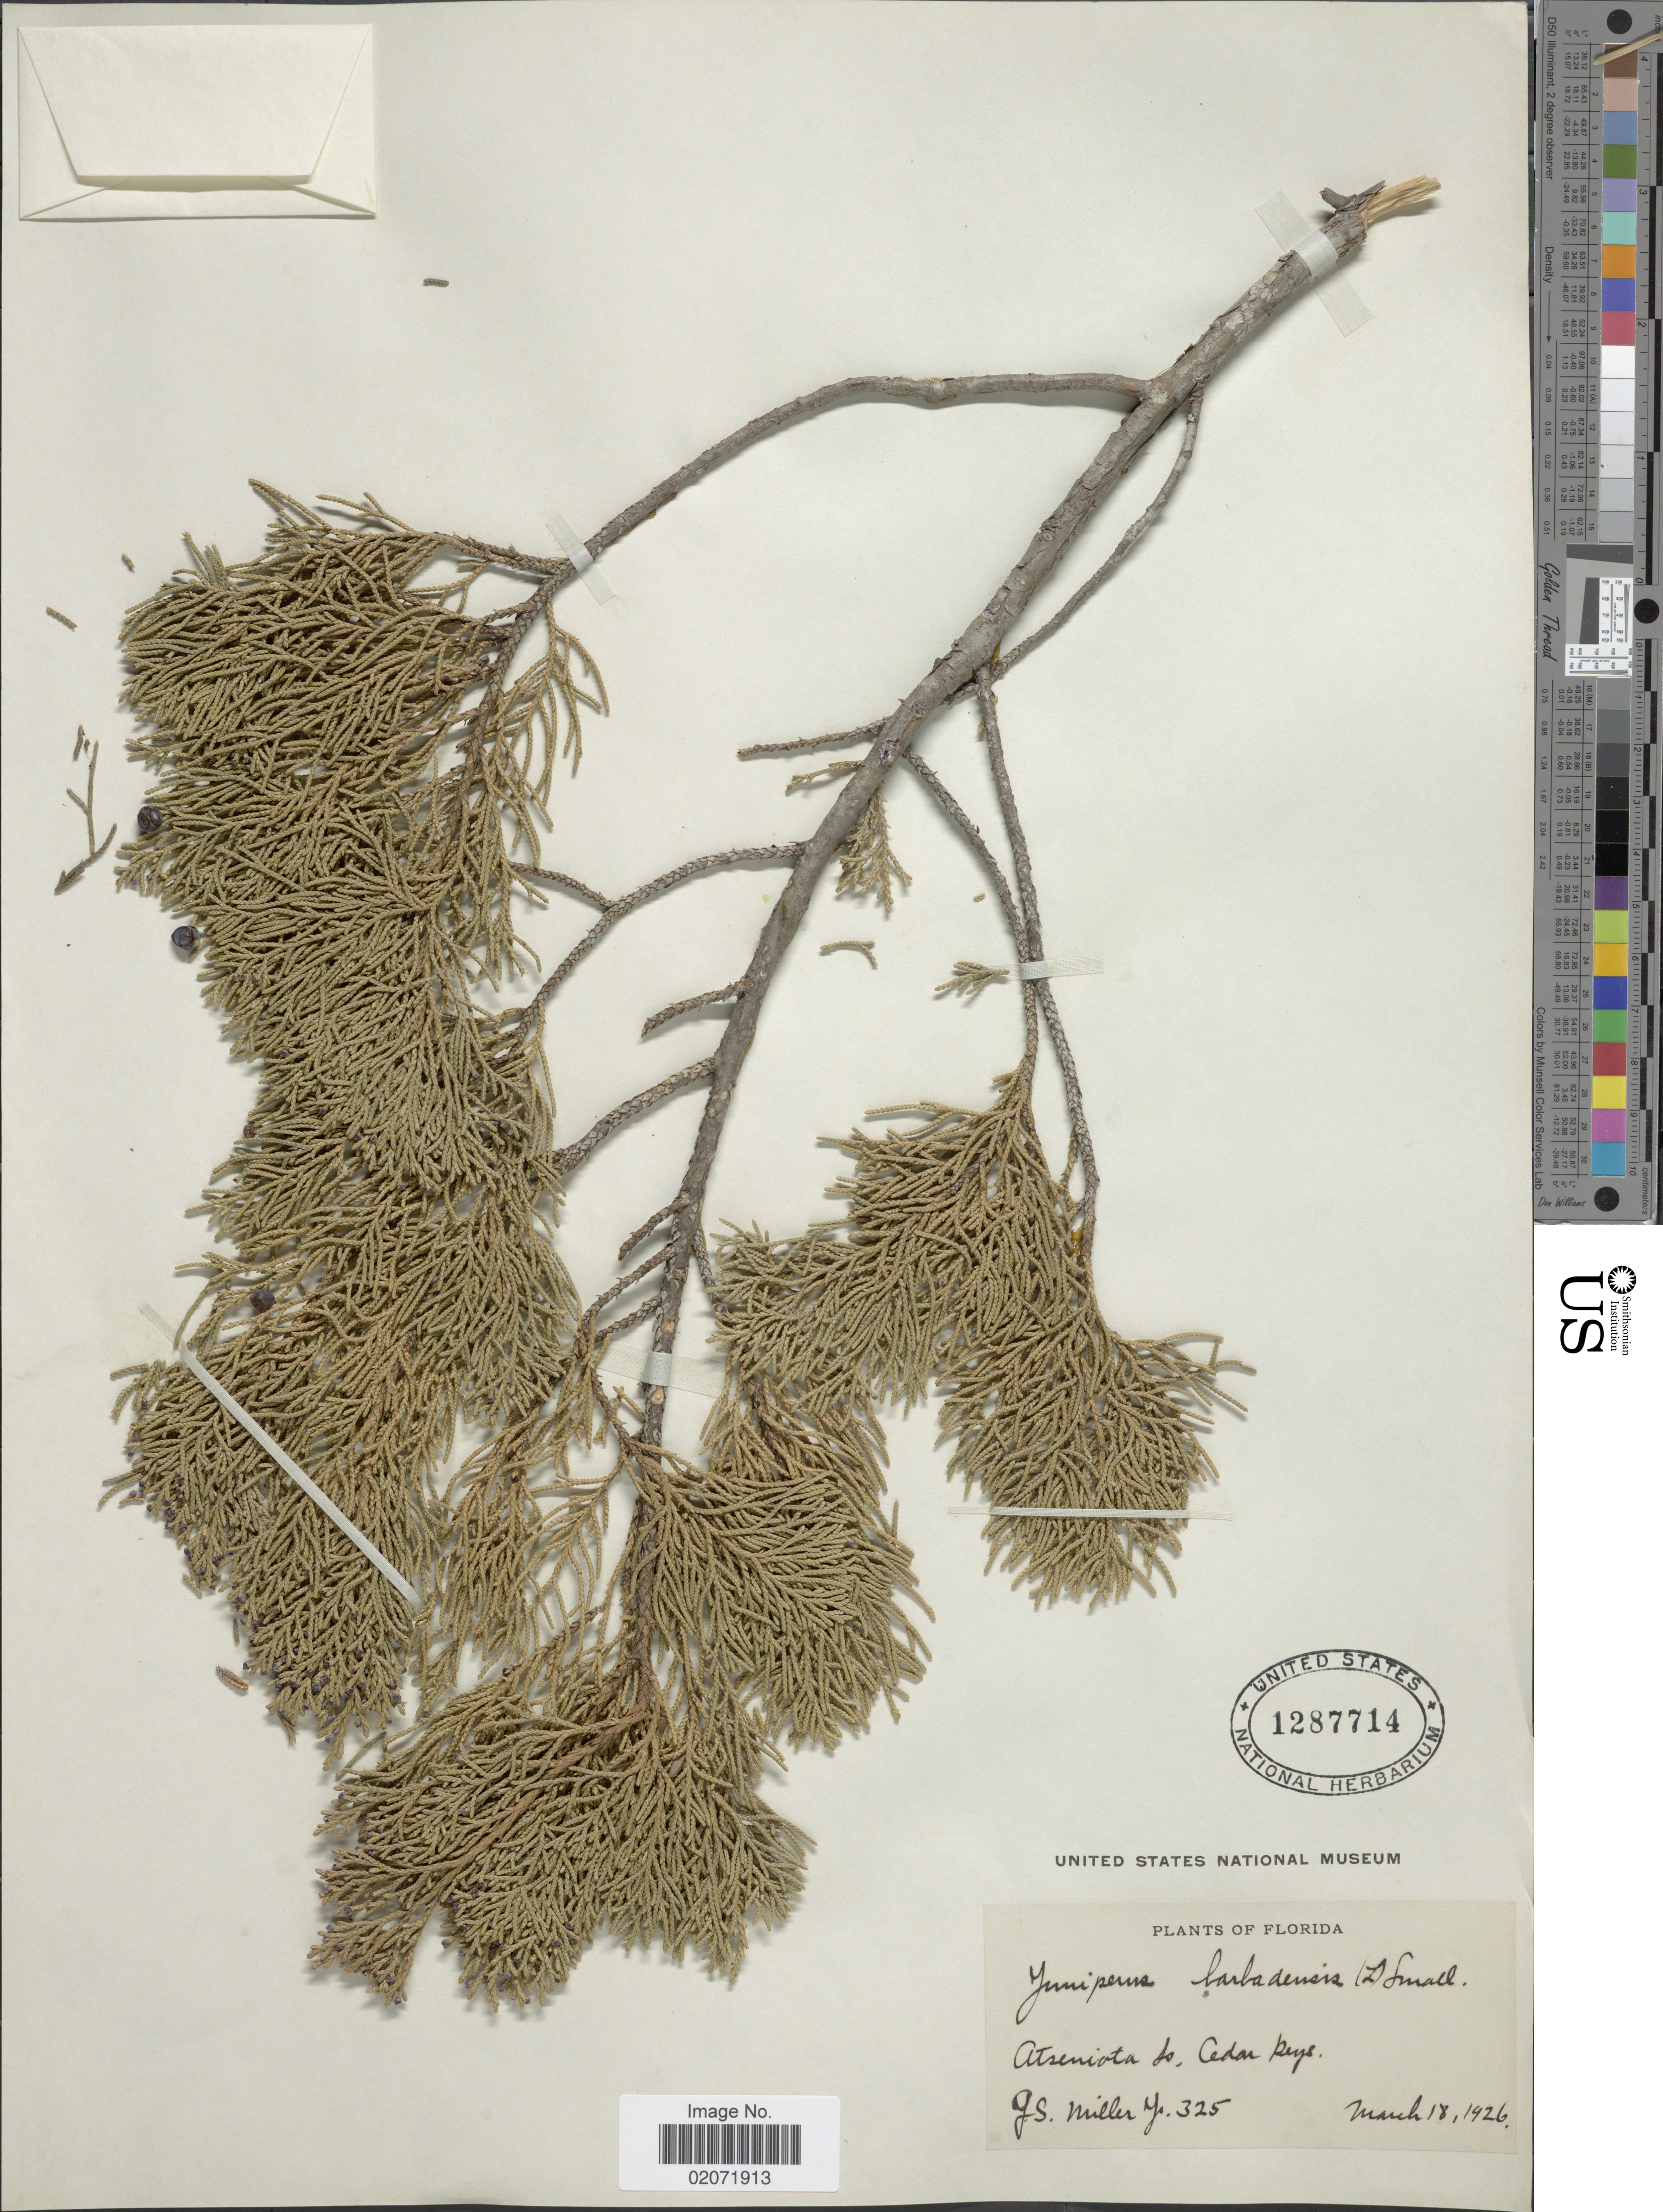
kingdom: Plantae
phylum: Tracheophyta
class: Pinopsida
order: Pinales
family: Cupressaceae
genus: Juniperus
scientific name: Juniperus silicicola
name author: (Small) L.H. Bailey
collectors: G. S. Miller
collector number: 325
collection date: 1926-03-18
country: United States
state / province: Florida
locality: Atseniota Is. Cedar Keys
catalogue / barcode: US 1287714